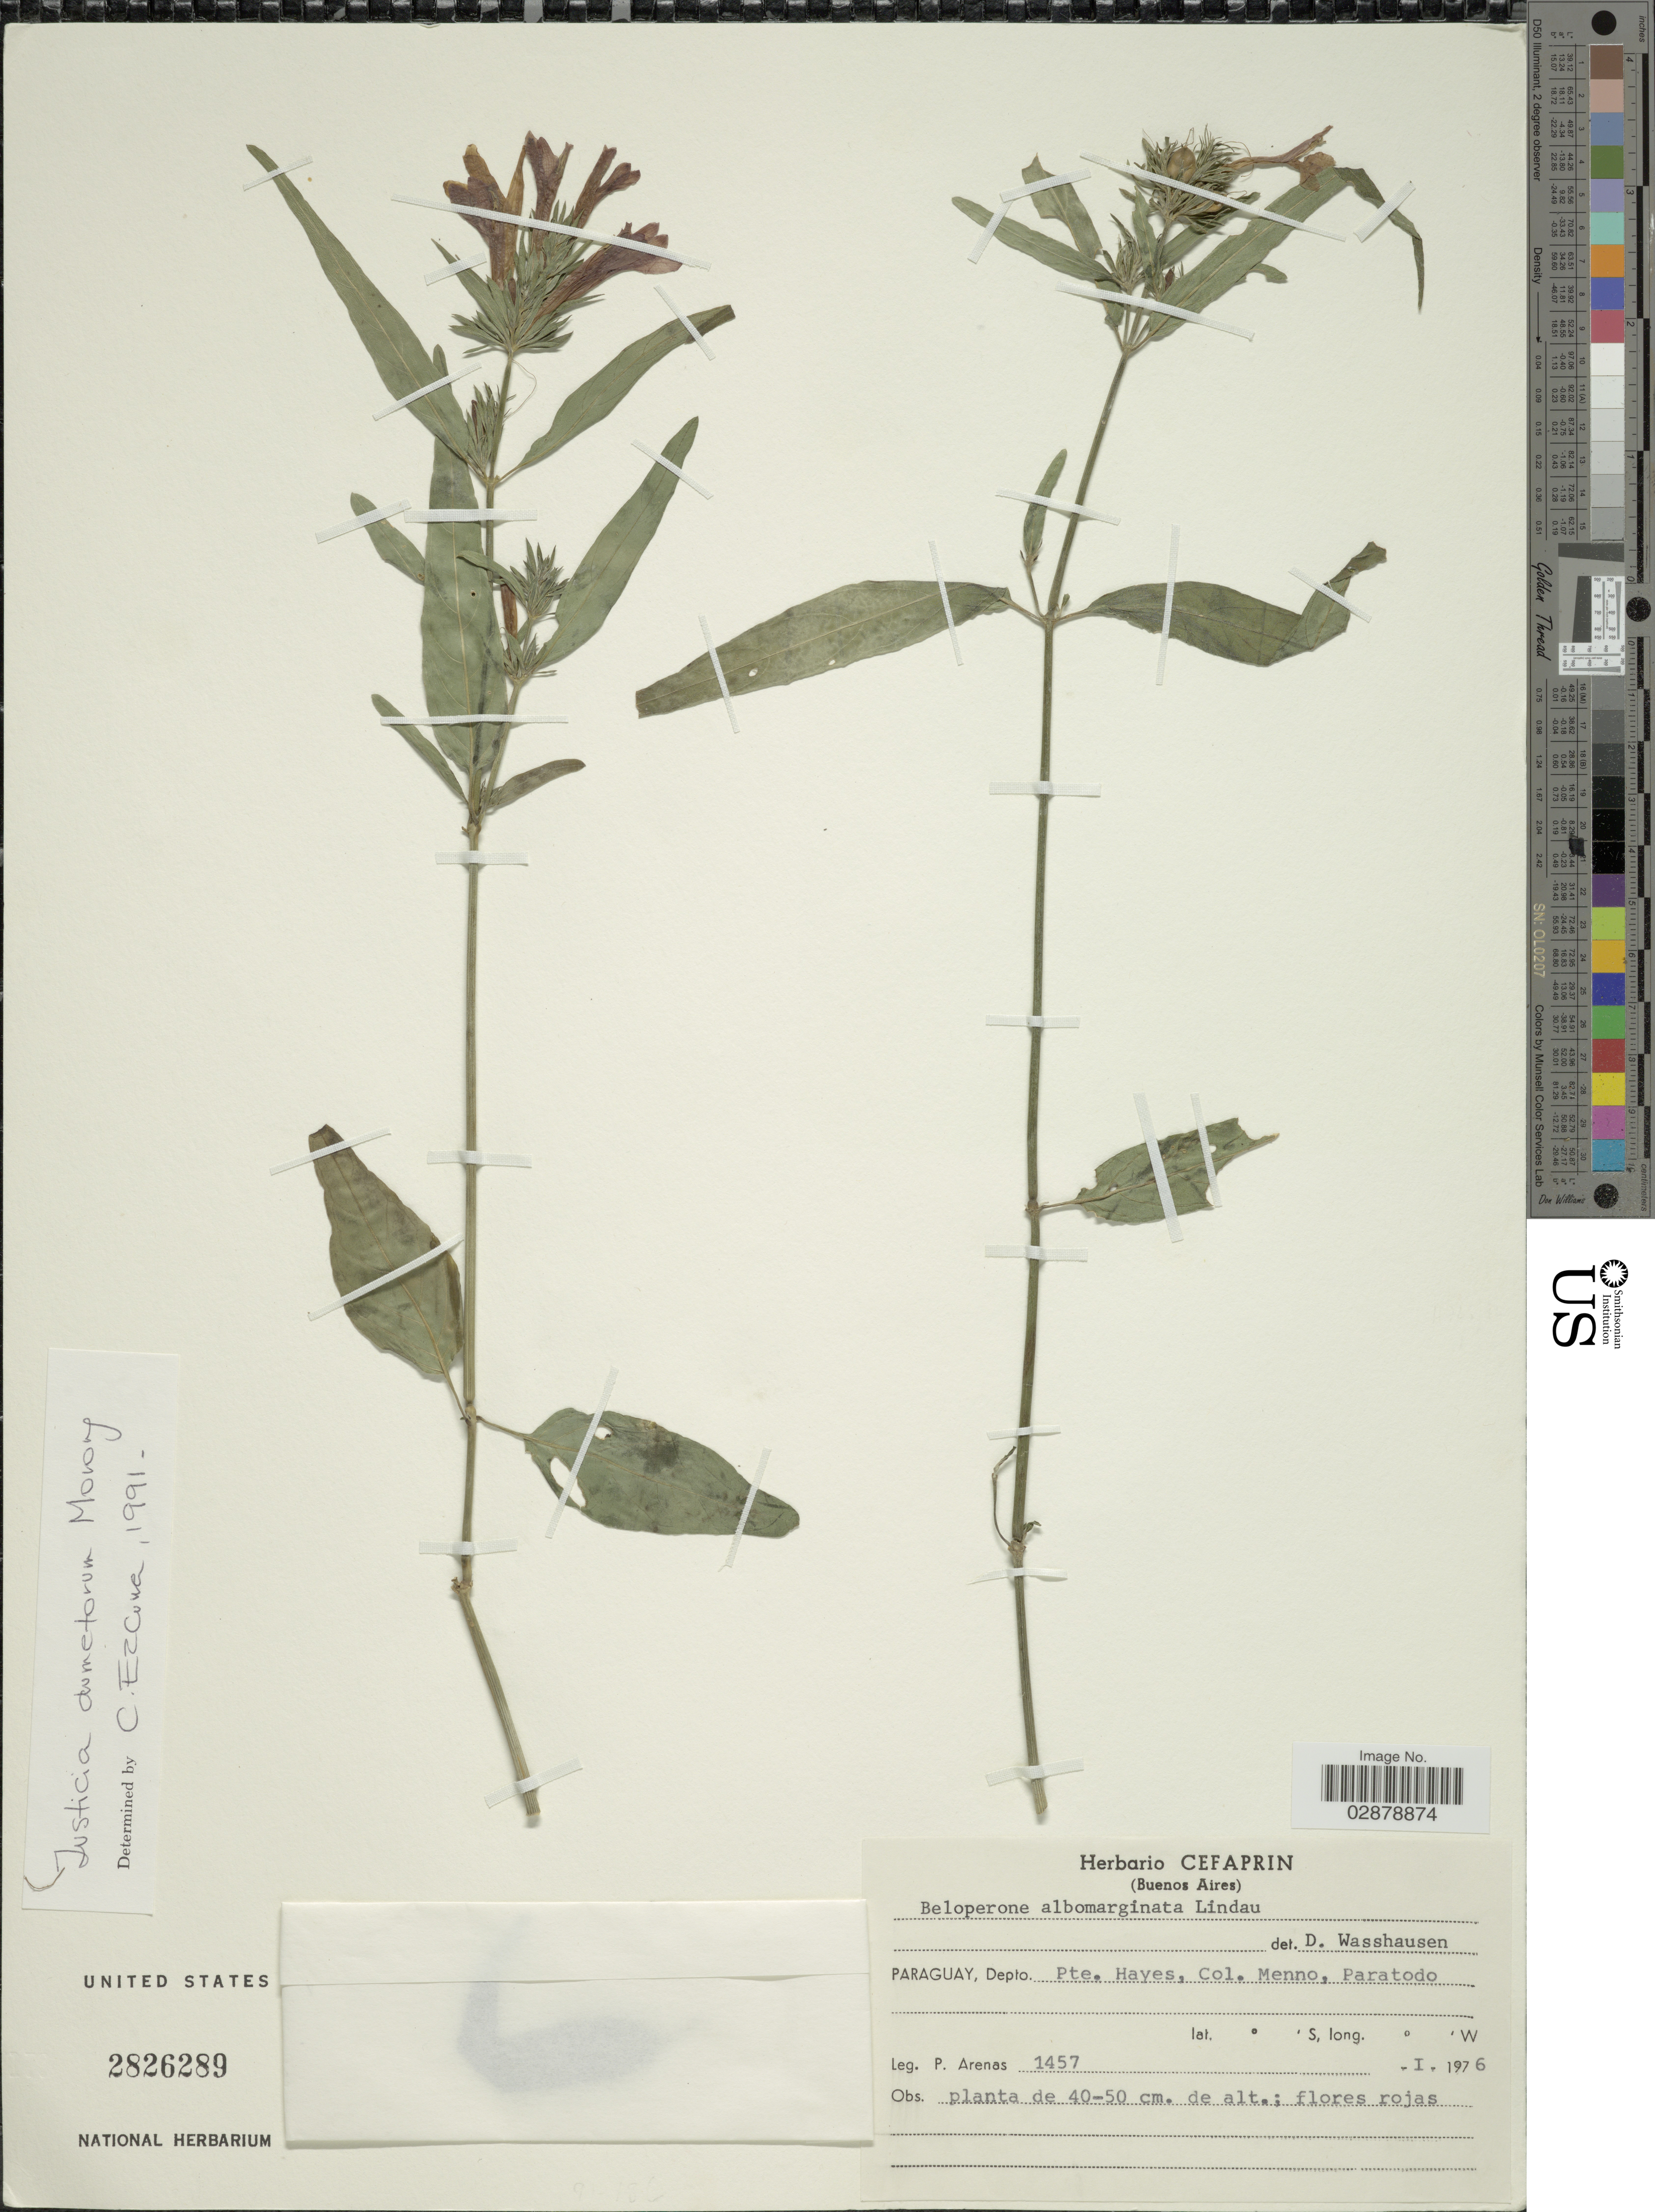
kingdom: Plantae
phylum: Tracheophyta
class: Magnoliopsida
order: Lamiales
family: Acanthaceae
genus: Justicia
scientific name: Justicia dumetorum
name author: Morong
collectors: P. Arenas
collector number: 1457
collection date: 1976-01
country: Paraguay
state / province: Presidente Hayes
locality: Depto Pte. Hayes, Col. Menno, Paratodo.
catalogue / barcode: US 2826289